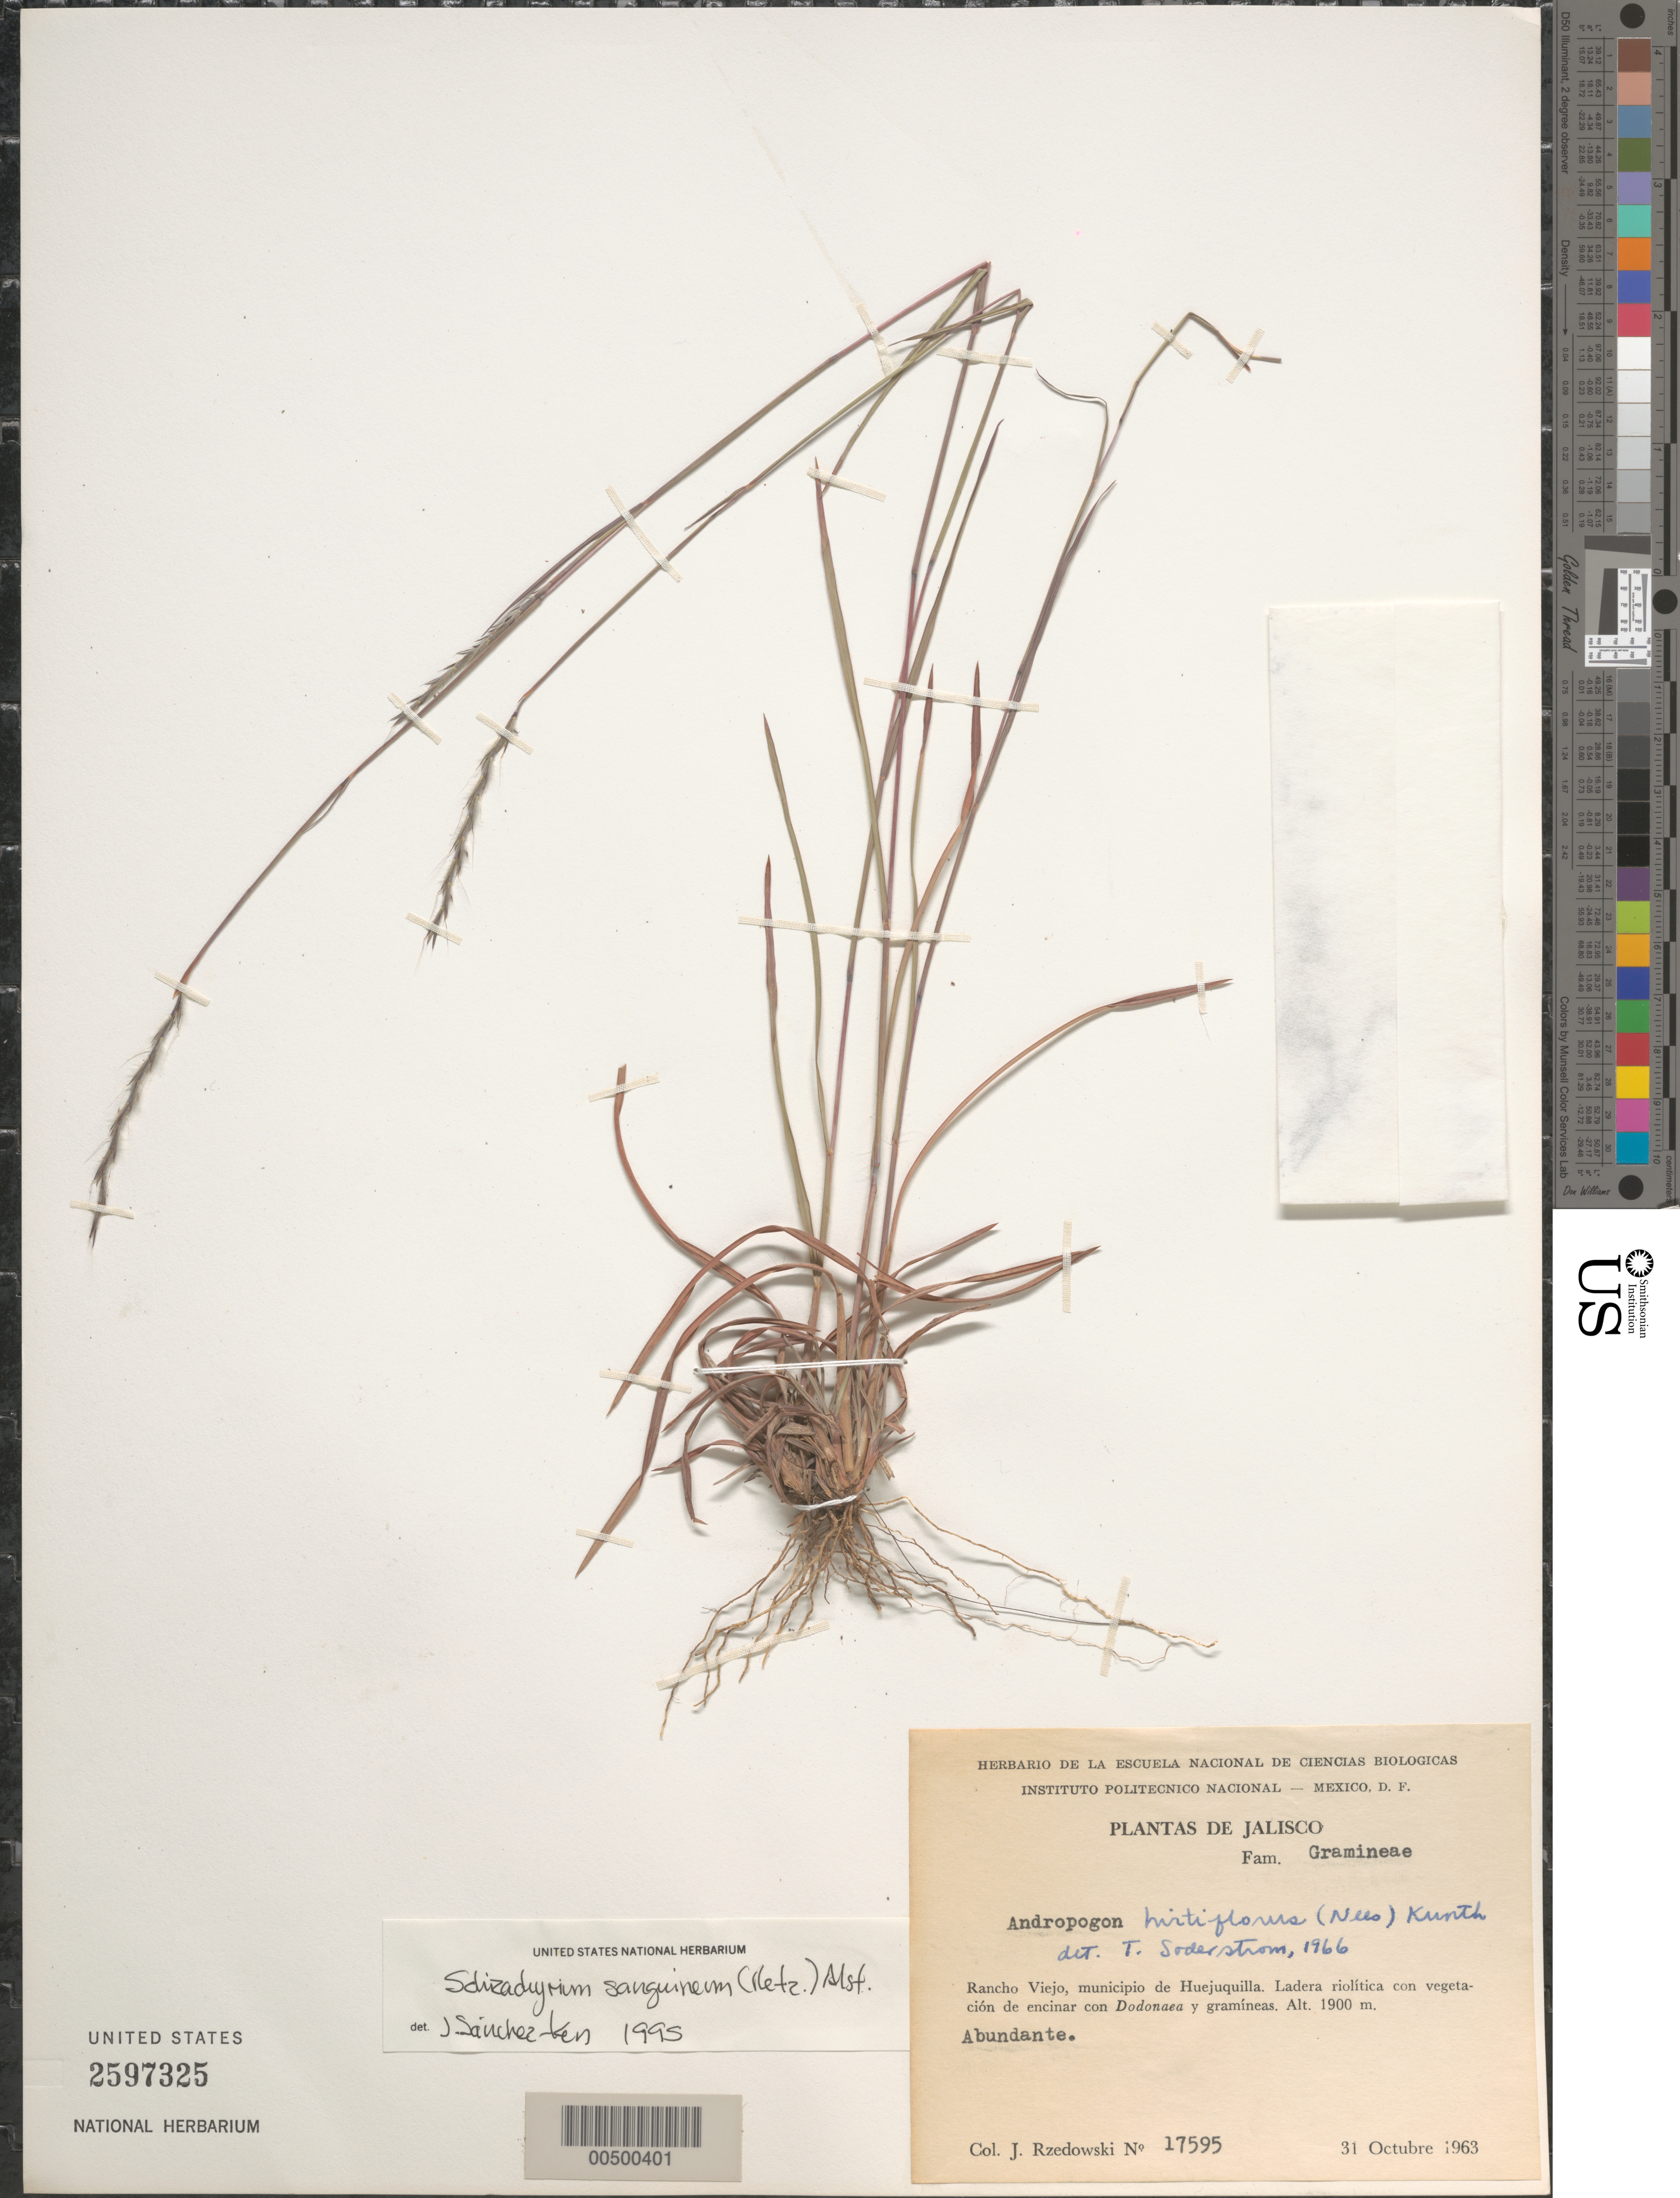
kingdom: Plantae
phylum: Tracheophyta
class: Liliopsida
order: Poales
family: Poaceae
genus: Schizachyrium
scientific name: Schizachyrium sanguineum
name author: (Retz.) Alston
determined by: Sánchez-Ken, J. G.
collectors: J. Rzedowski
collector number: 17595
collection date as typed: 31 Oct 1963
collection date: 1963-10-31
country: Mexico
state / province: Jalisco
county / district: Huejuquilla el Alto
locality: Rancho Viejo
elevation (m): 1900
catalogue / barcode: US 2597325